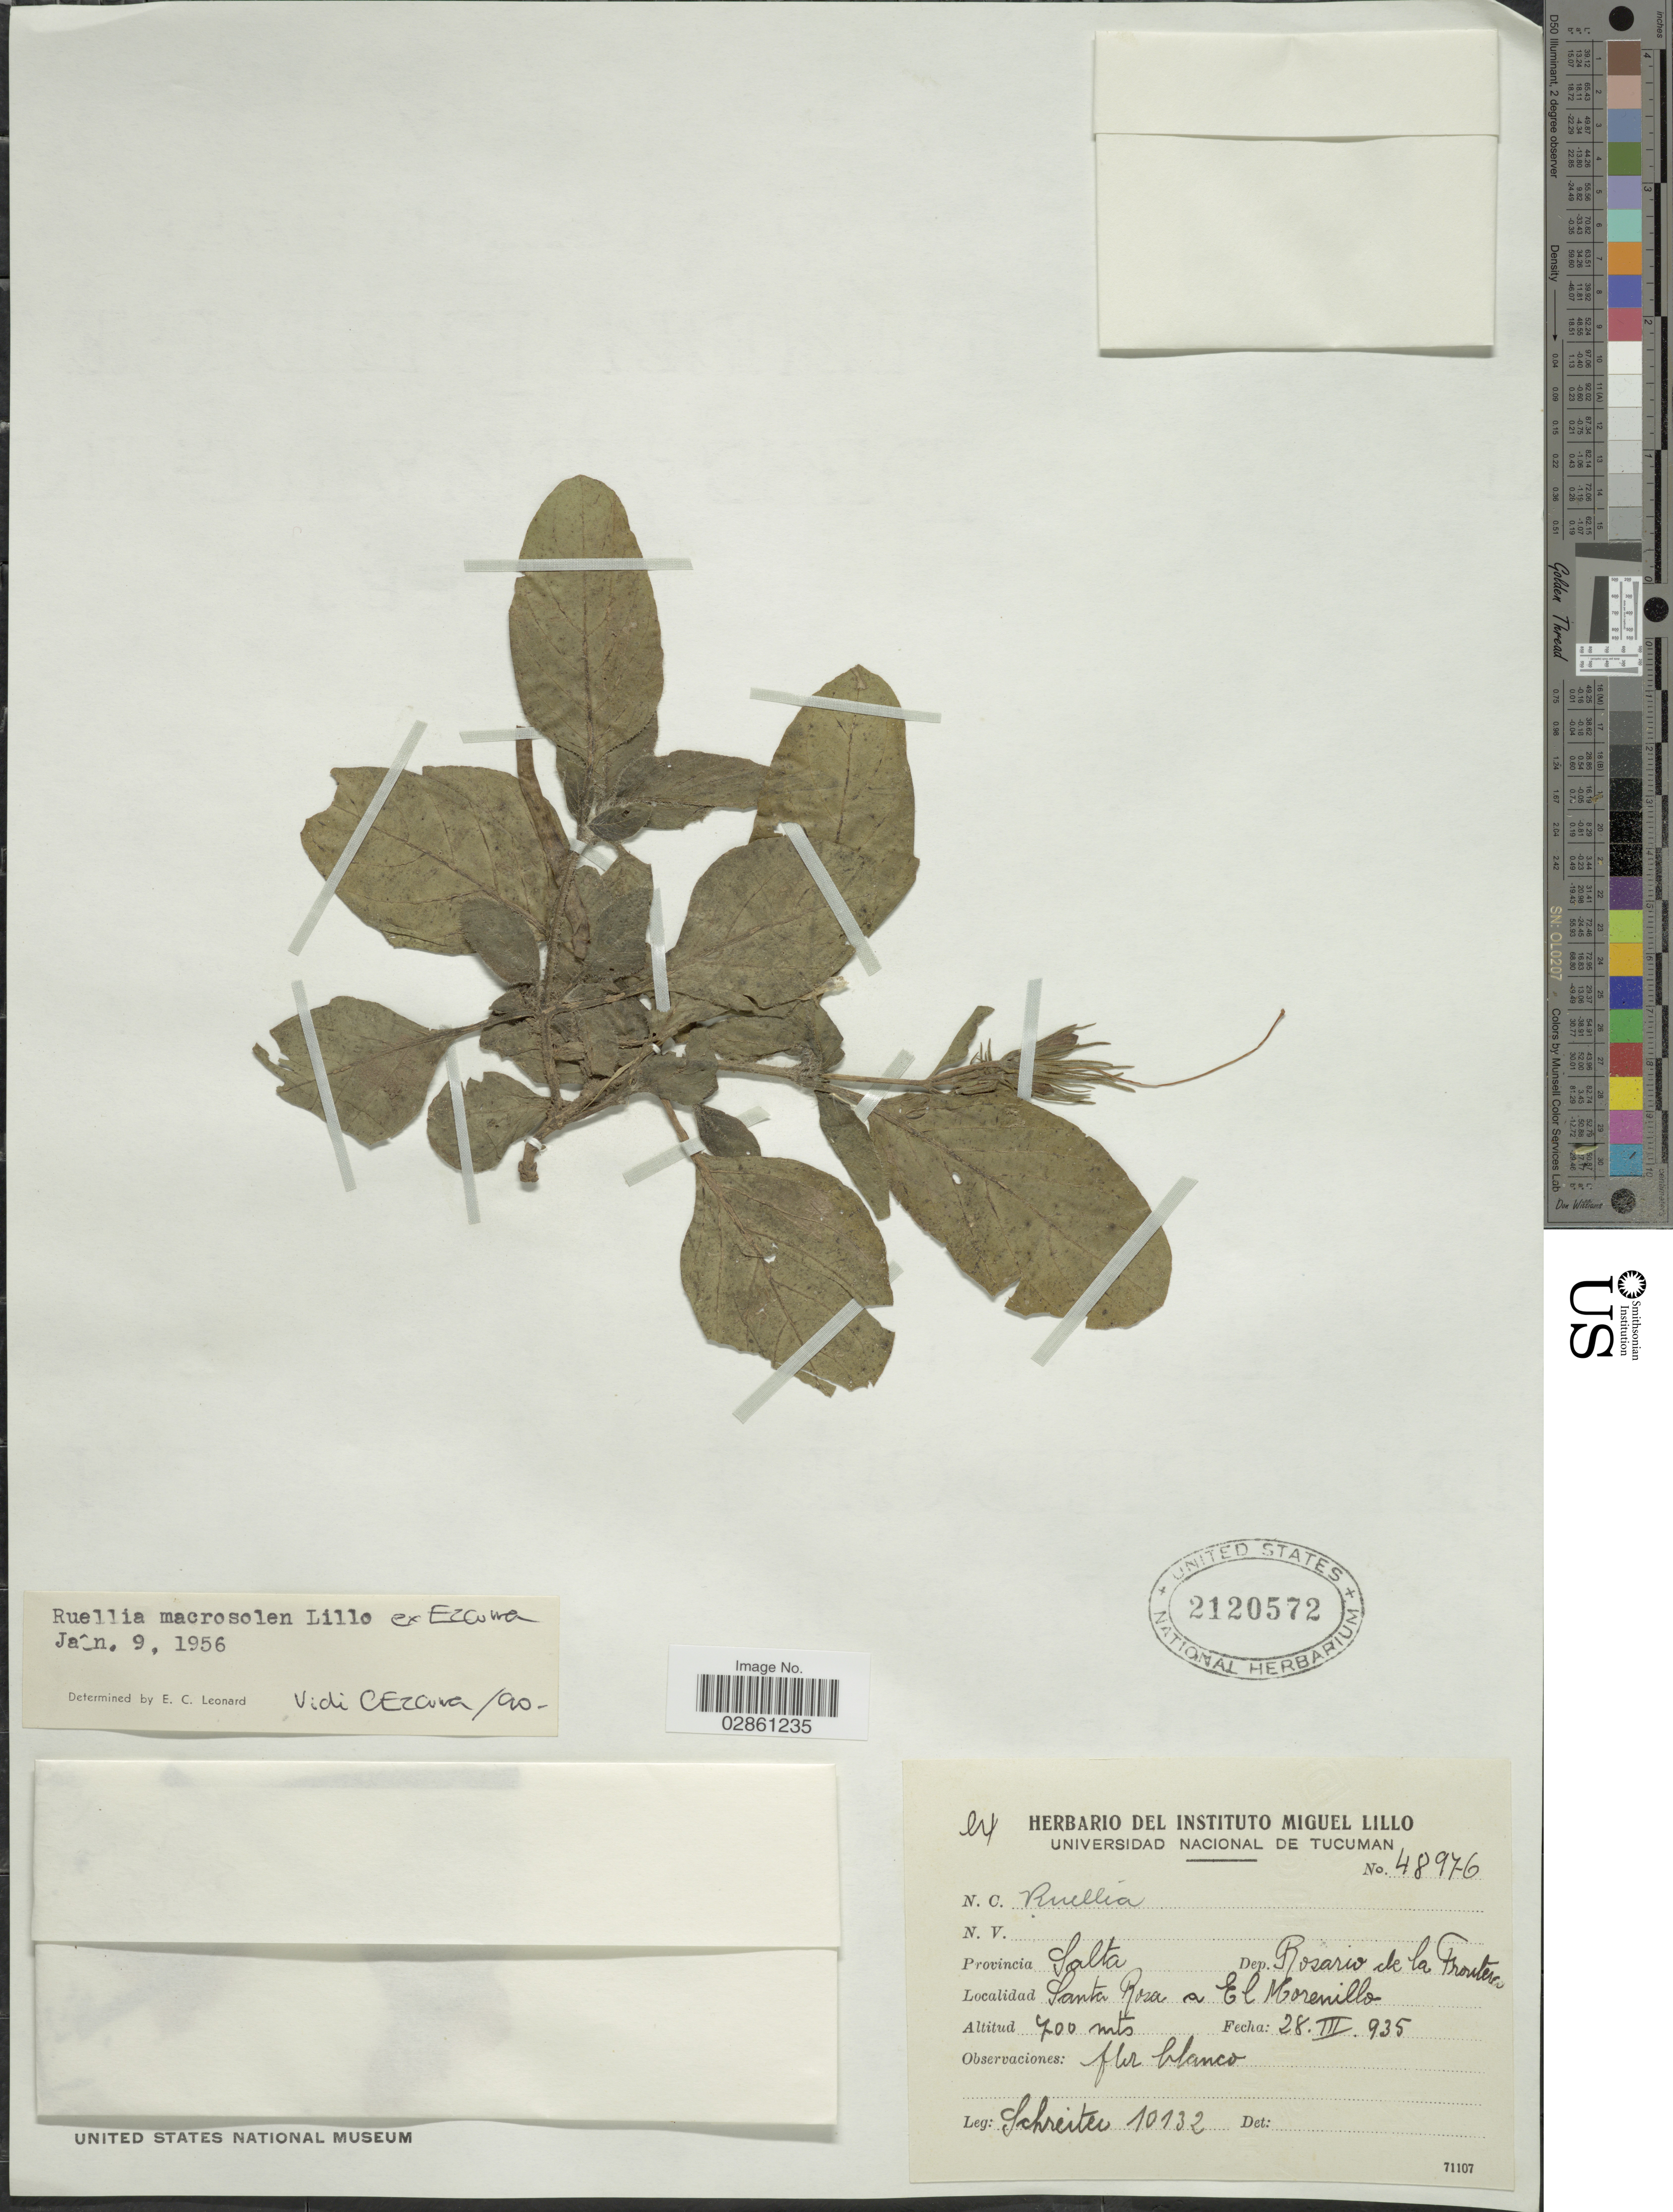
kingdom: Plantae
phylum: Tracheophyta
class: Magnoliopsida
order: Lamiales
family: Acanthaceae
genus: Ruellia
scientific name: Ruellia macrosolen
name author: Lillo ex C. Ezcurra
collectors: -. Schreiter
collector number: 10132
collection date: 1935-03-28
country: Argentina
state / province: Salta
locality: Dep. Rosario de la Frontera, Santa Rosa a El Morenillo.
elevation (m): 700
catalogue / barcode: US 2120572